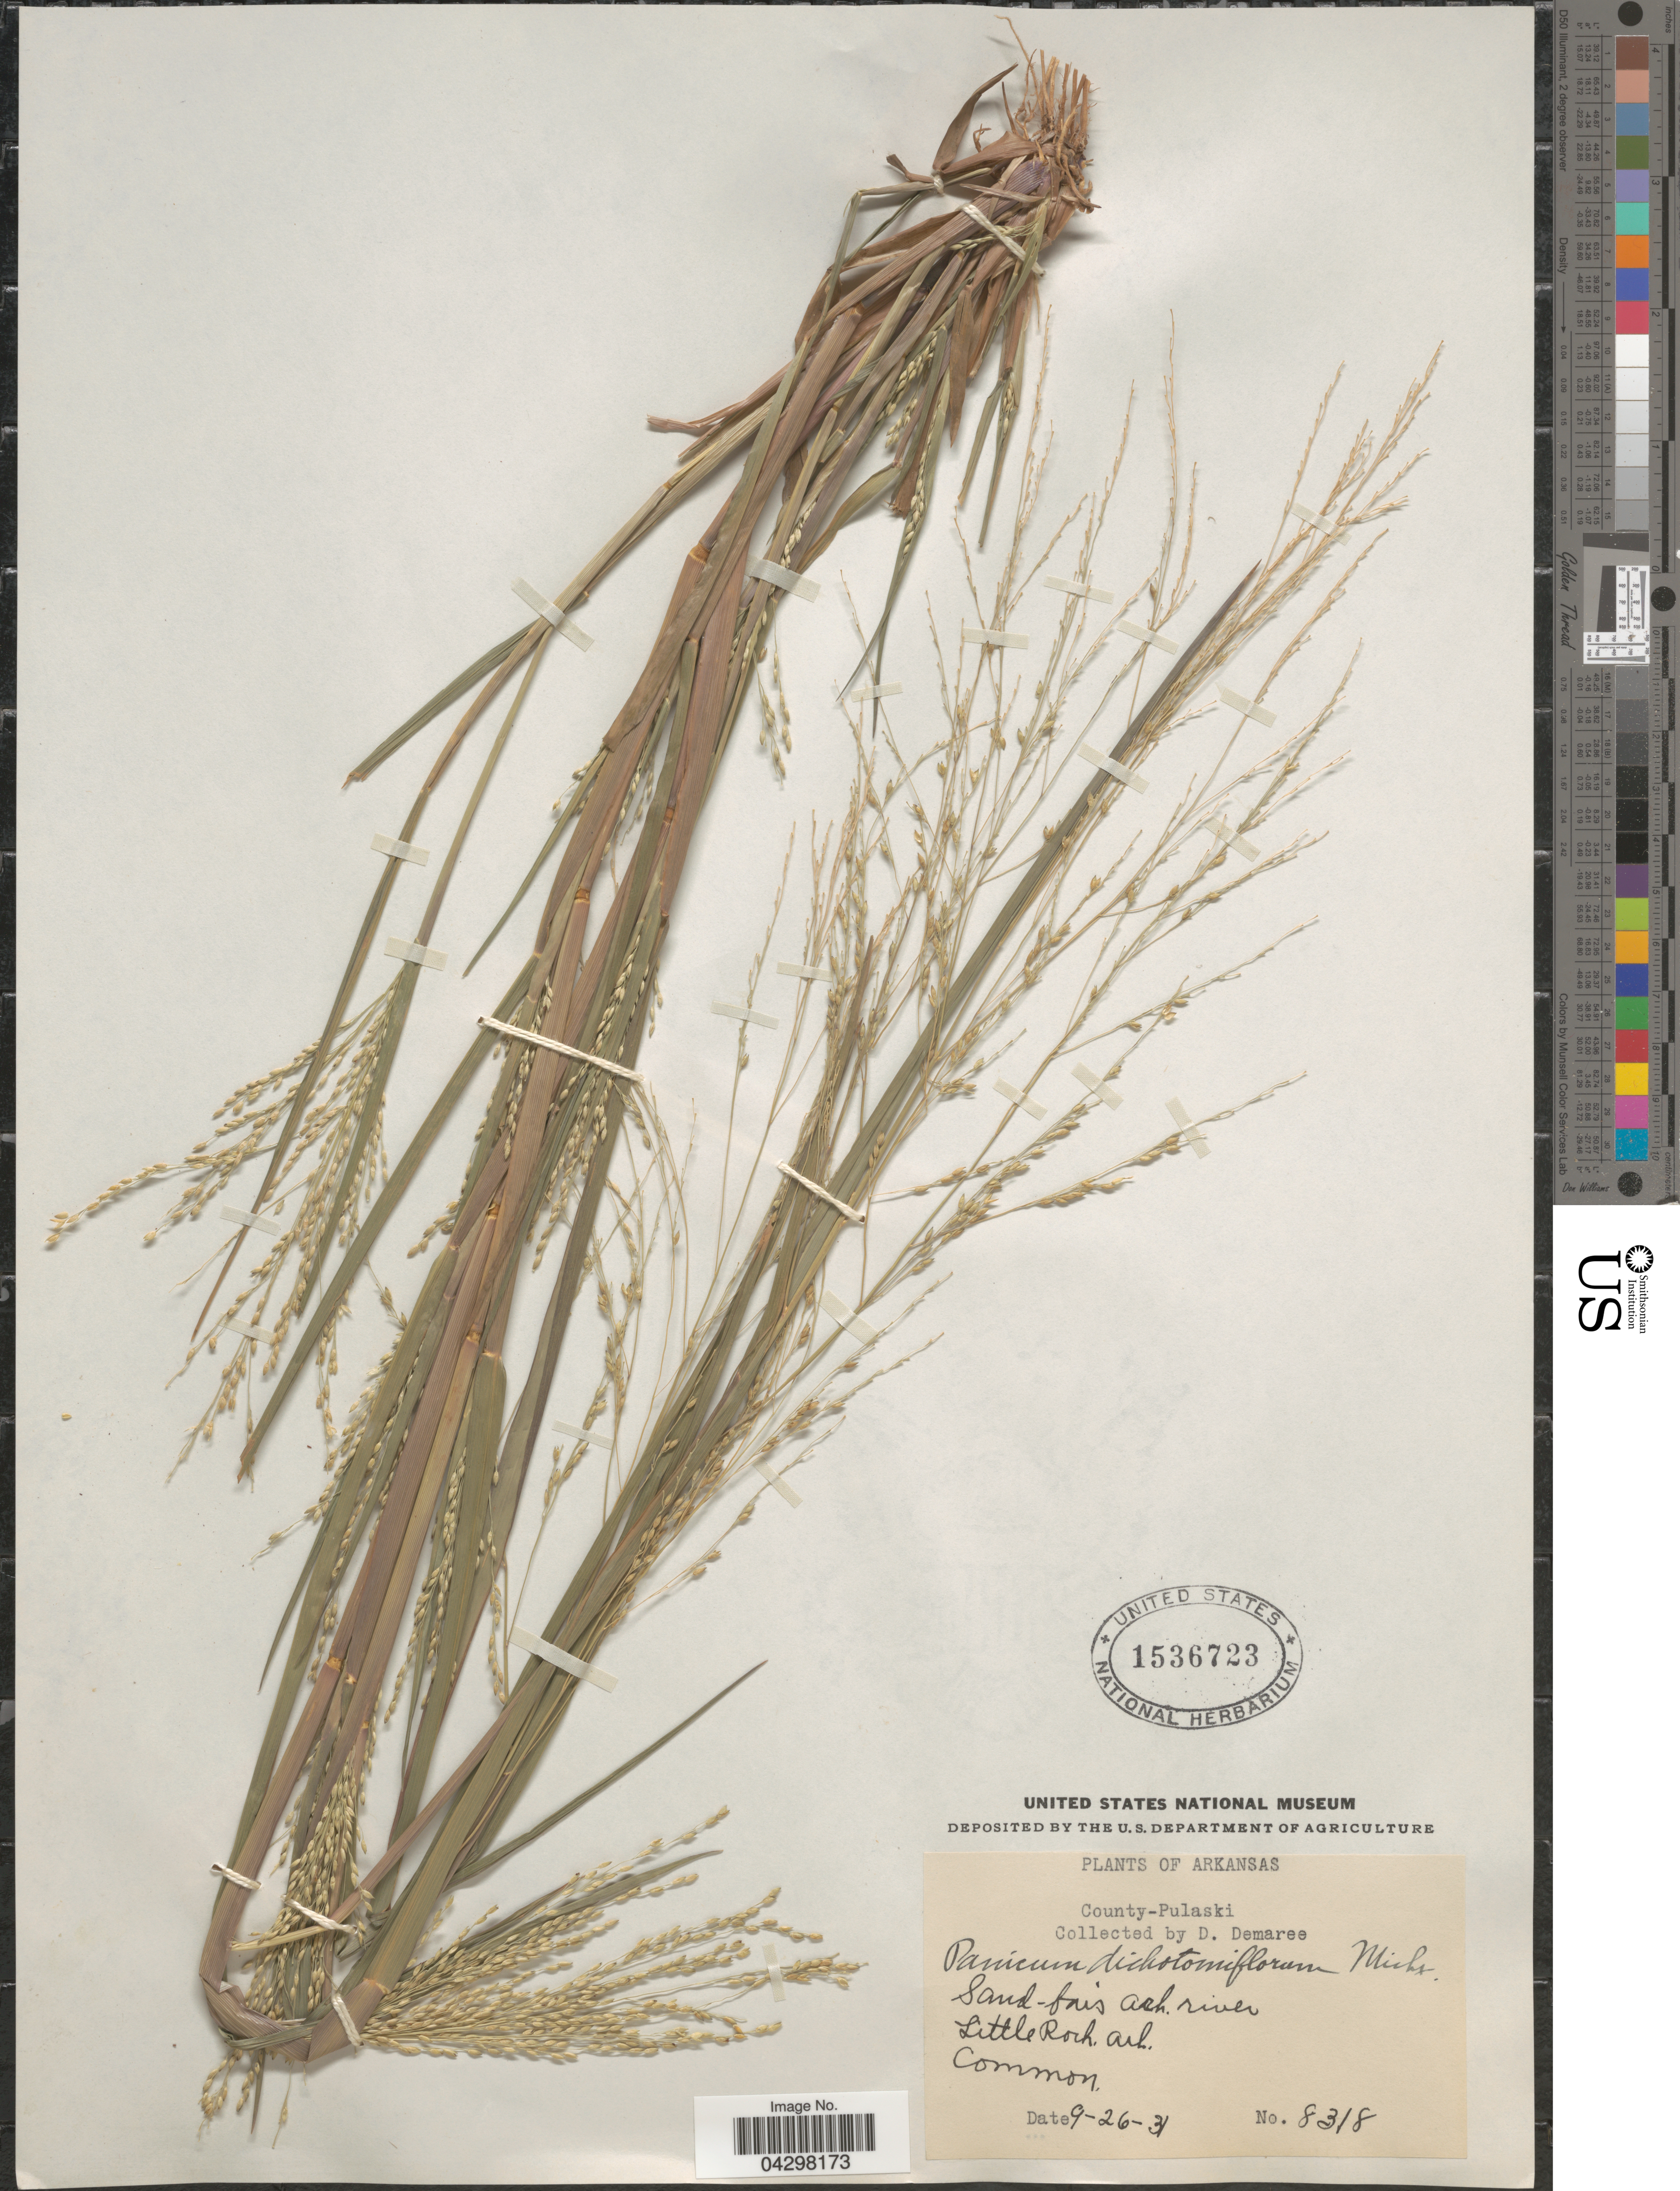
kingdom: Plantae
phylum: Tracheophyta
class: Liliopsida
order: Poales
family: Poaceae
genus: Panicum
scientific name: Panicum dichotomiflorum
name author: Michx.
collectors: D. Demaree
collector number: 8318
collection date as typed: Transcribed d/m/y: 26/9/31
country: United States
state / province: Arkansas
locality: County-Pulaski. Sand-bars Ark. river. Little Rock.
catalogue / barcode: US 1536723